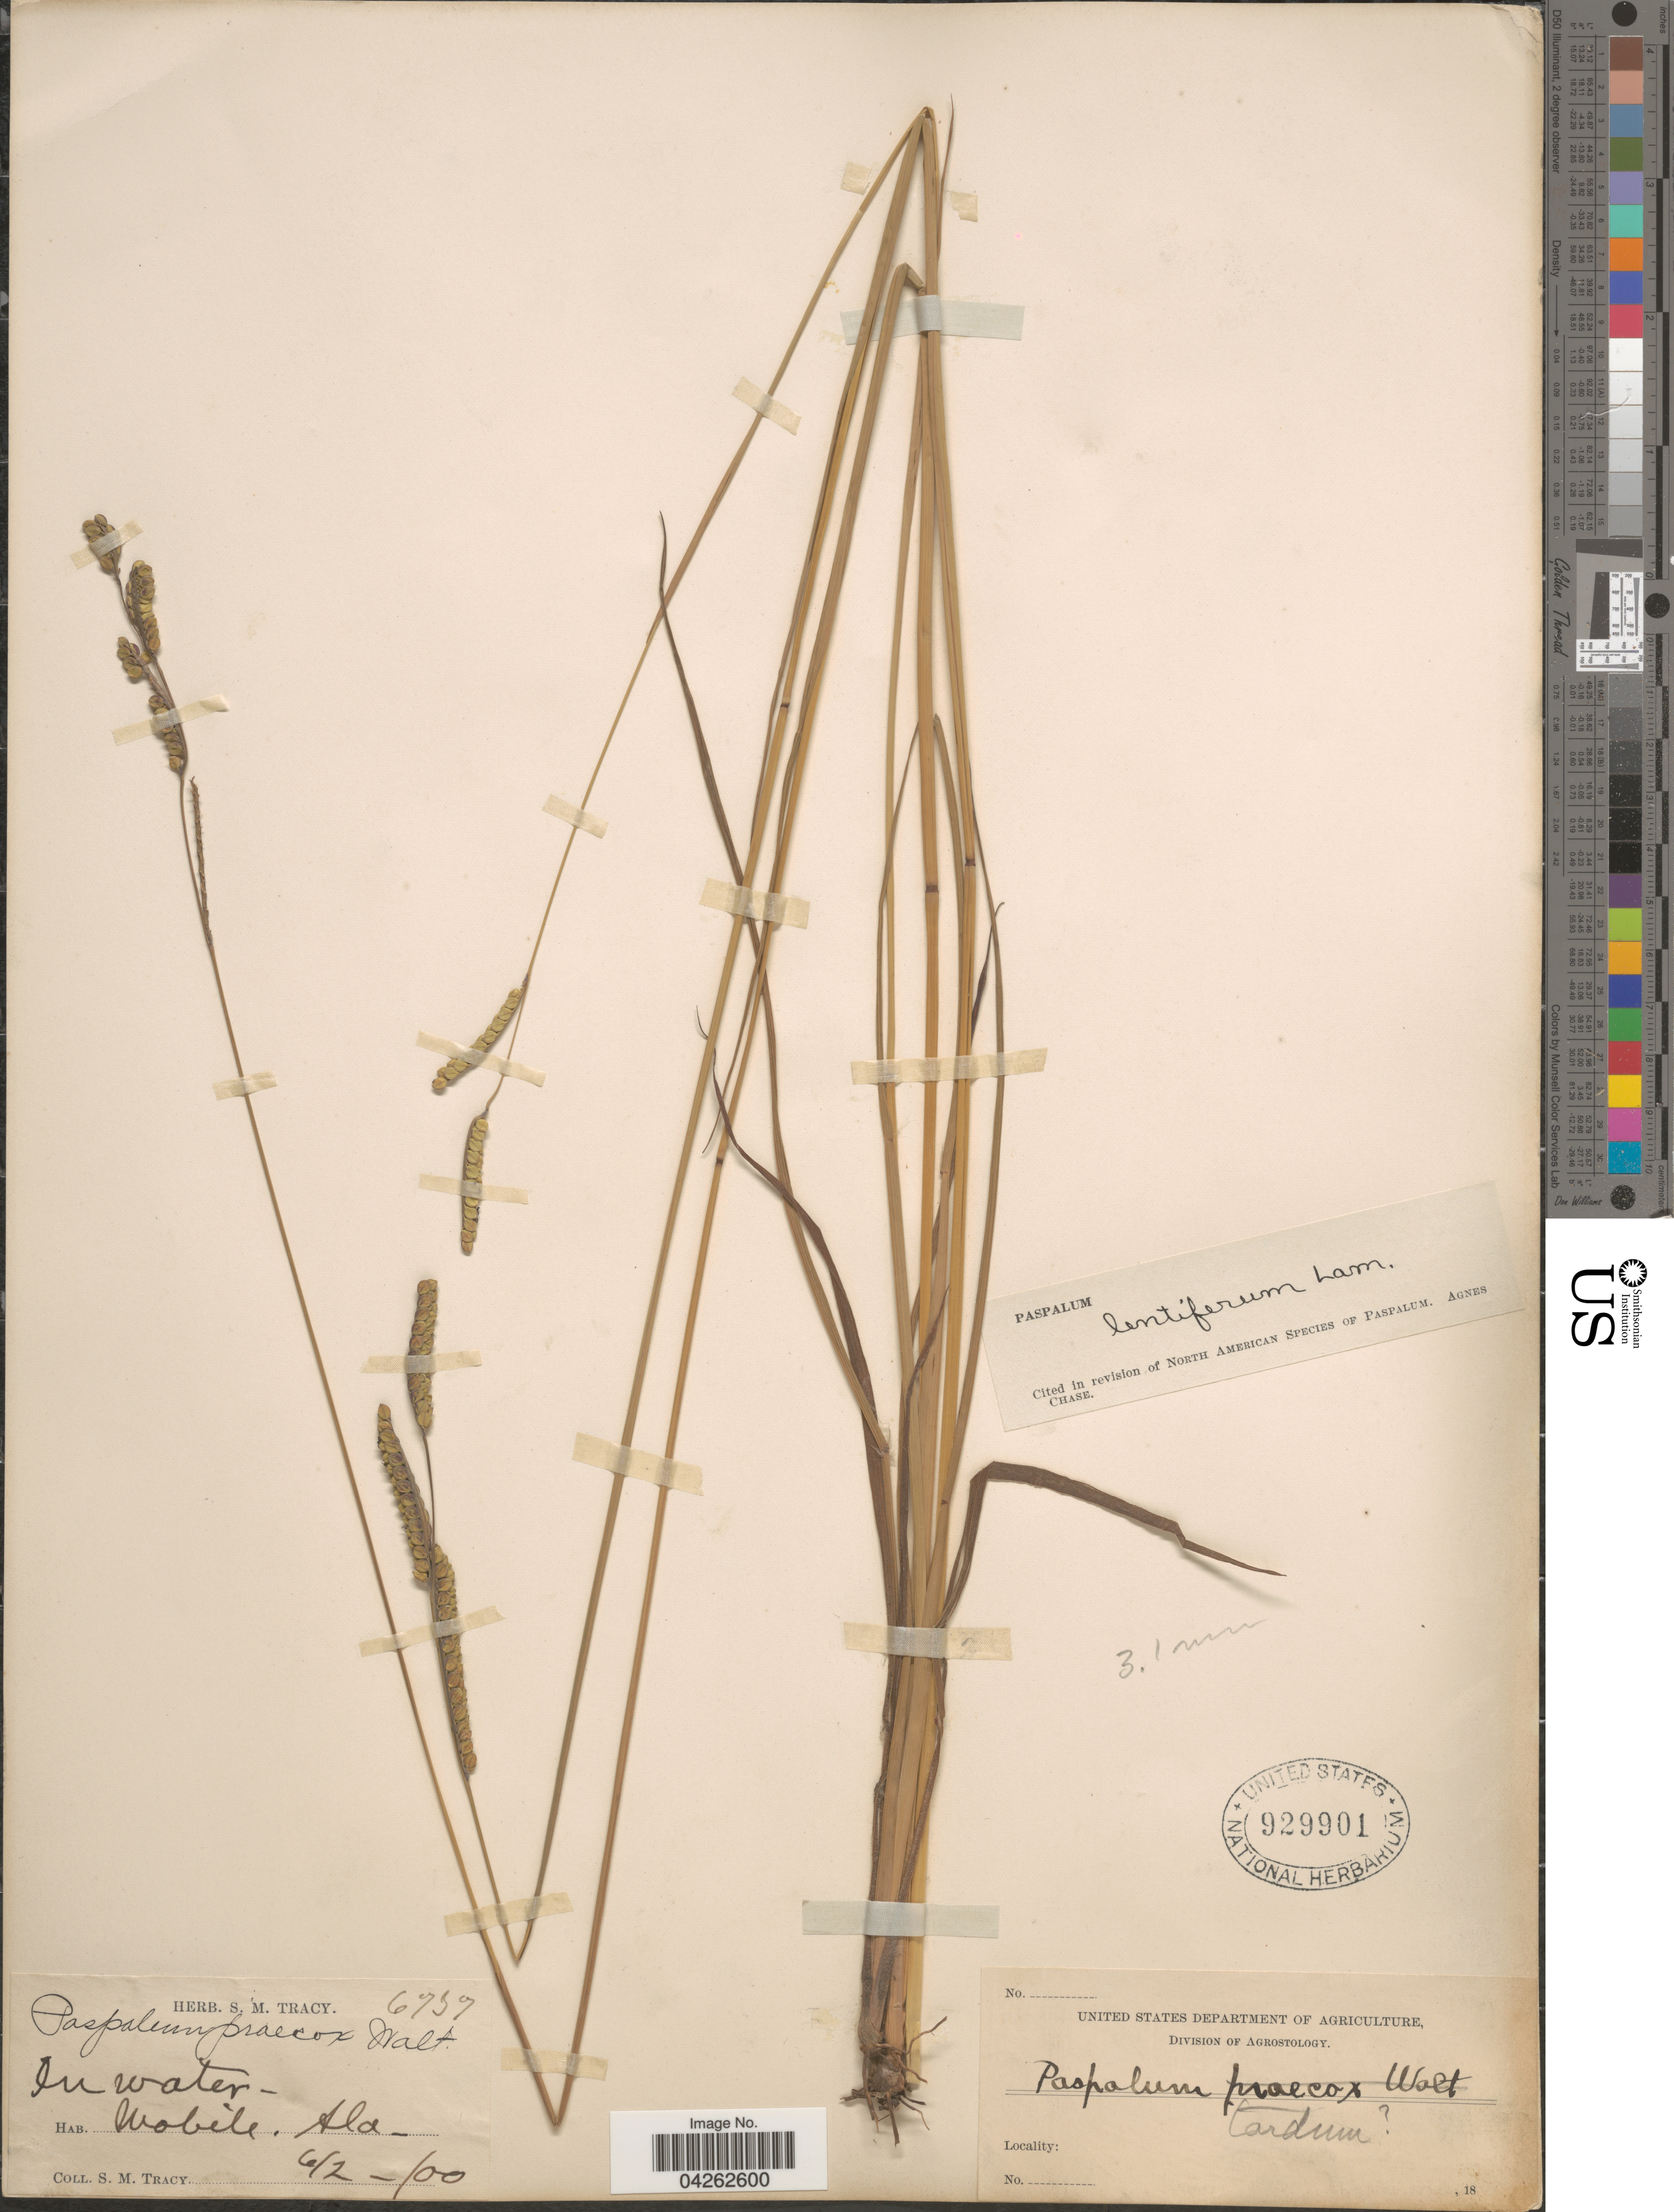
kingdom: Plantae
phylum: Tracheophyta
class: Liliopsida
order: Poales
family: Poaceae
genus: Paspalum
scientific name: Paspalum lentiferum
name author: Lam.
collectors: S. M. Tracy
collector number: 6737*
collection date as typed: Transcribed d/m/y: 2/6/0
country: United States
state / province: Alabama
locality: In water, Mobile.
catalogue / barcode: US 929901